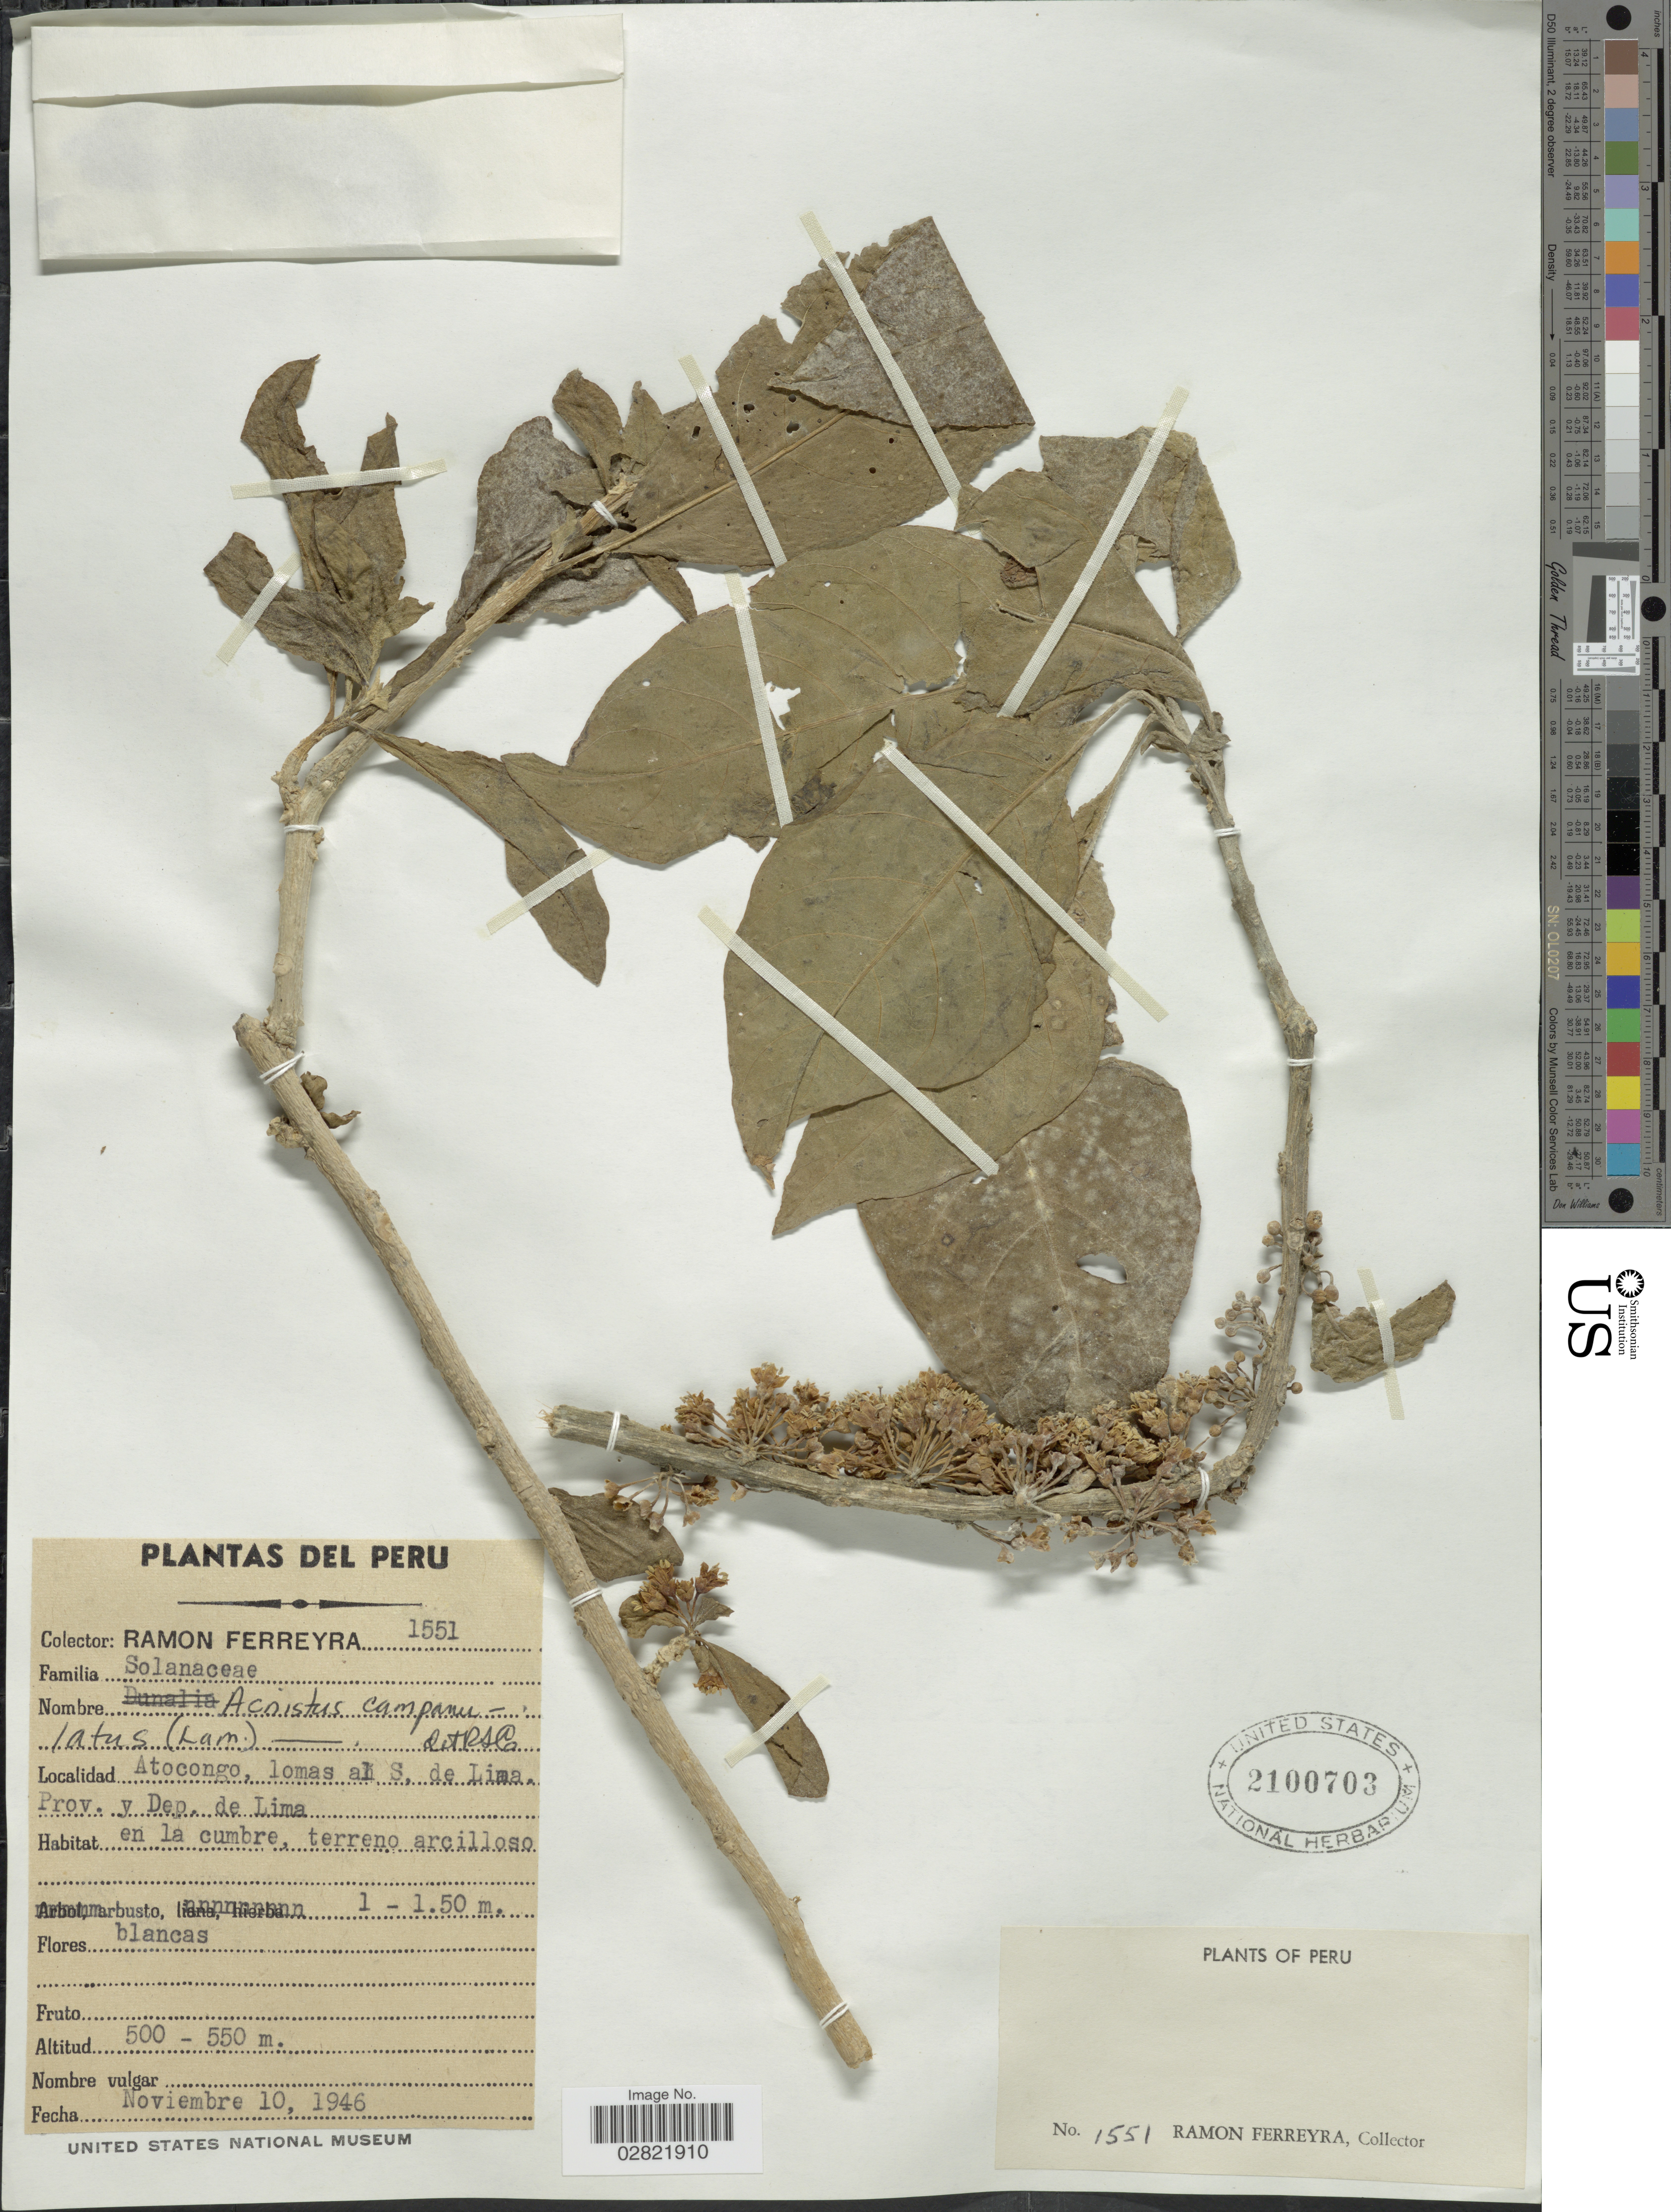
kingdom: Plantae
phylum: Tracheophyta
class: Magnoliopsida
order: Solanales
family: Solanaceae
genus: Acnistus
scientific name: Acnistus arborescens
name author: (L.) Schltdl.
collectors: R. A. Ferreyra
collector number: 1551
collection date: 1946-11-10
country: Peru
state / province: Lima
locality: Atocongo, lomas al S, de Lima, Prov. y Dep. de Lima.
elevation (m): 500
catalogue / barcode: US 2100703